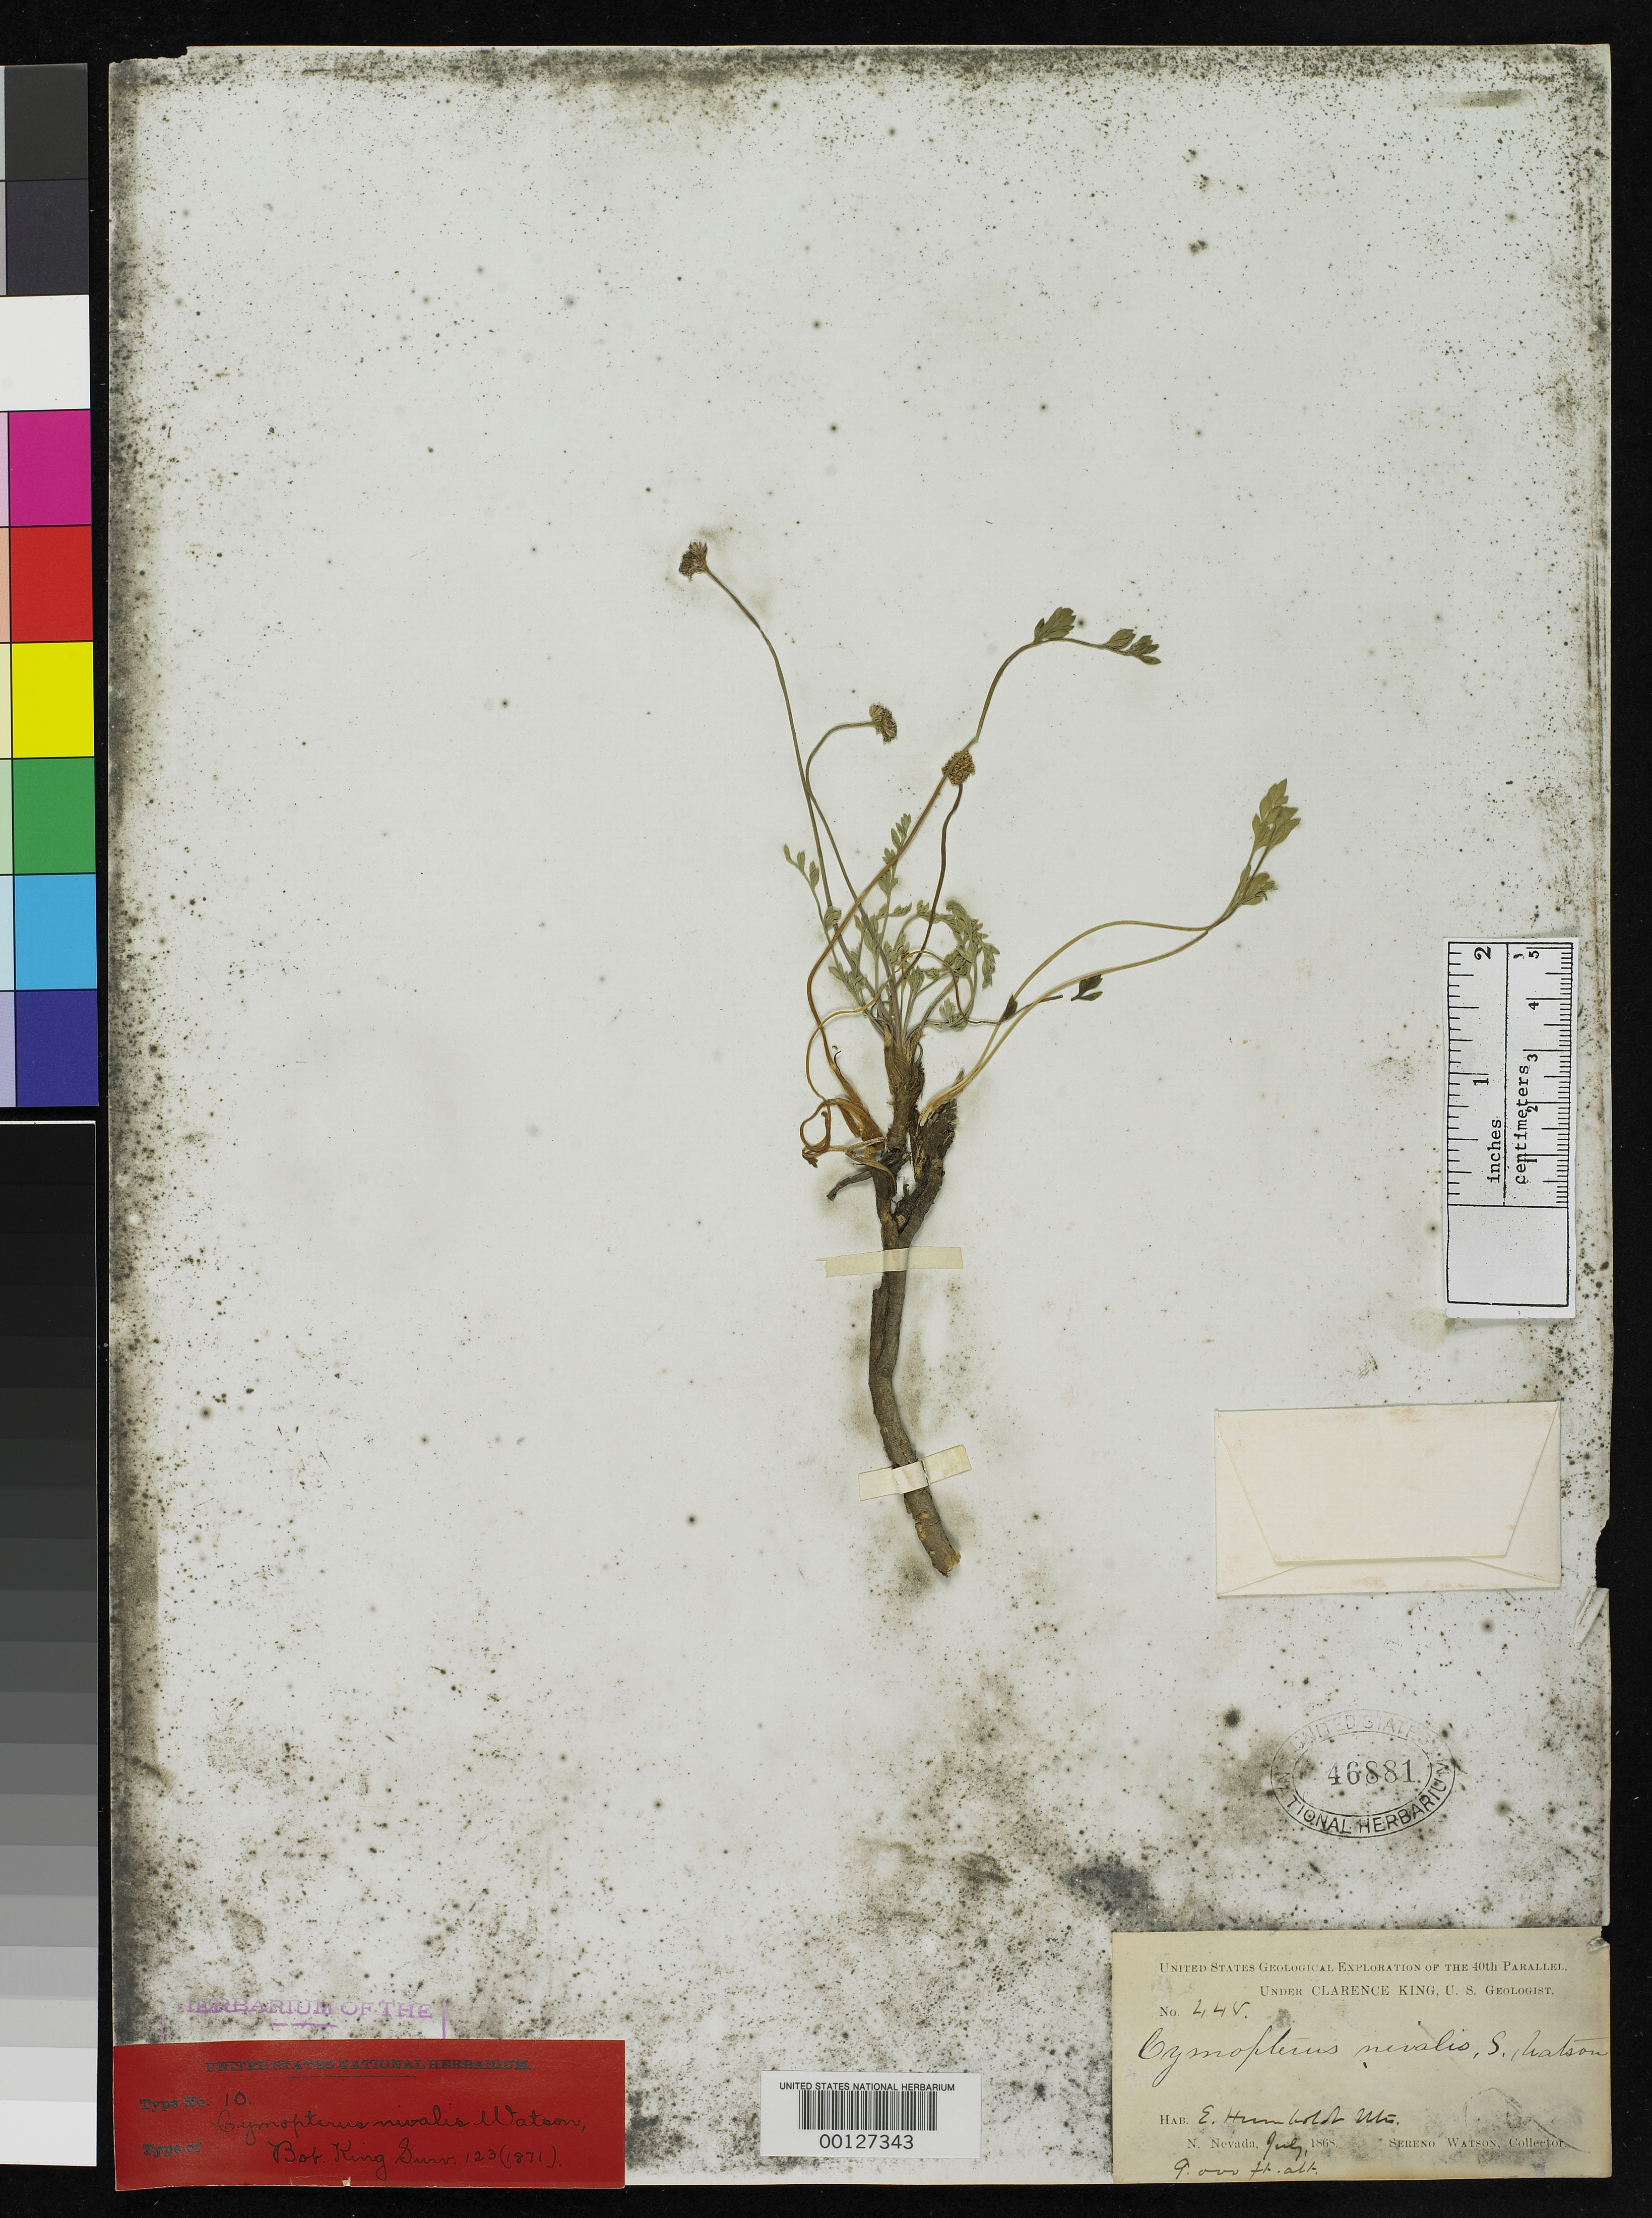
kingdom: Plantae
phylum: Tracheophyta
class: Magnoliopsida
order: Apiales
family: Apiaceae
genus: Cymopterus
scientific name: Cymopterus nivalis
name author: S. Watson in C. King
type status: Holotype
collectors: S. Watson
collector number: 448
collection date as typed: Jul 1868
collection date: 1868-07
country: United States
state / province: Nevada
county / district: Pershing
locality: East Humboldt Mtns.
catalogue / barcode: US 46881